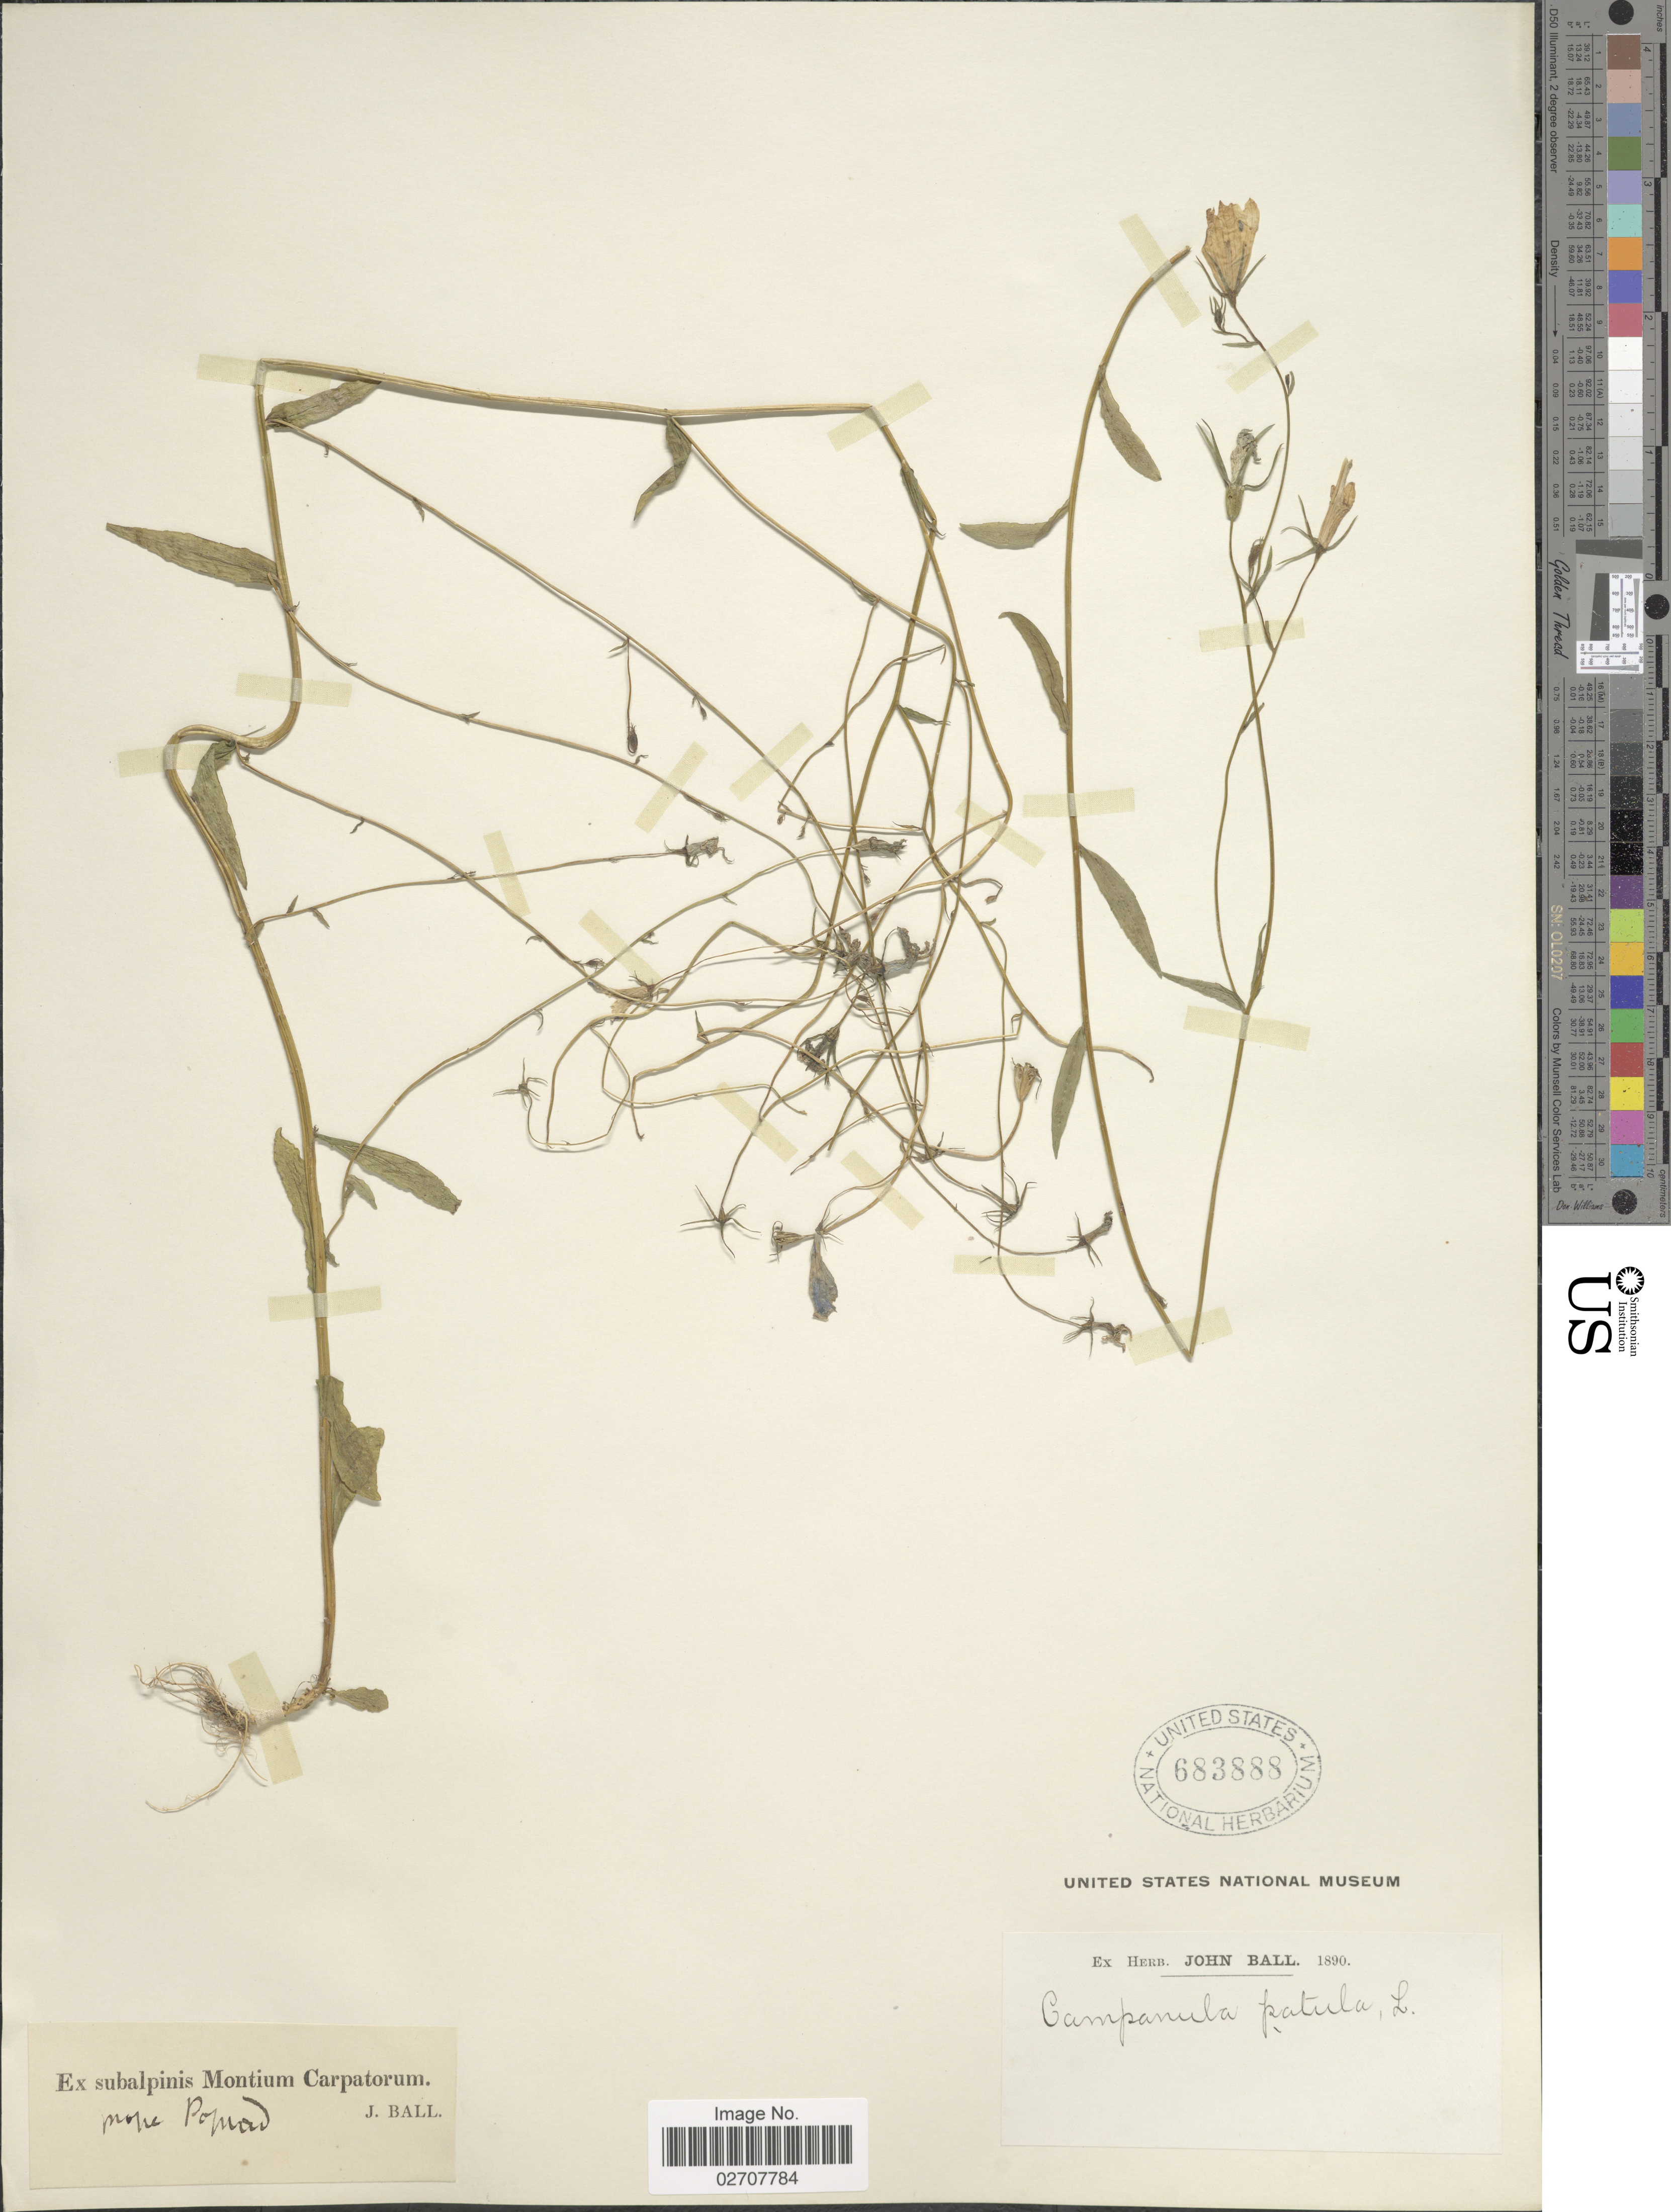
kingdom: Plantae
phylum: Tracheophyta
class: Magnoliopsida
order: Asterales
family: Campanulaceae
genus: Campanula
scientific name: Campanula patula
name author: L.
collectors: J. Ball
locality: Ex subalpinis Montium Carpatorum prope Popmad [interpreted]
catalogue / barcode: US 683888